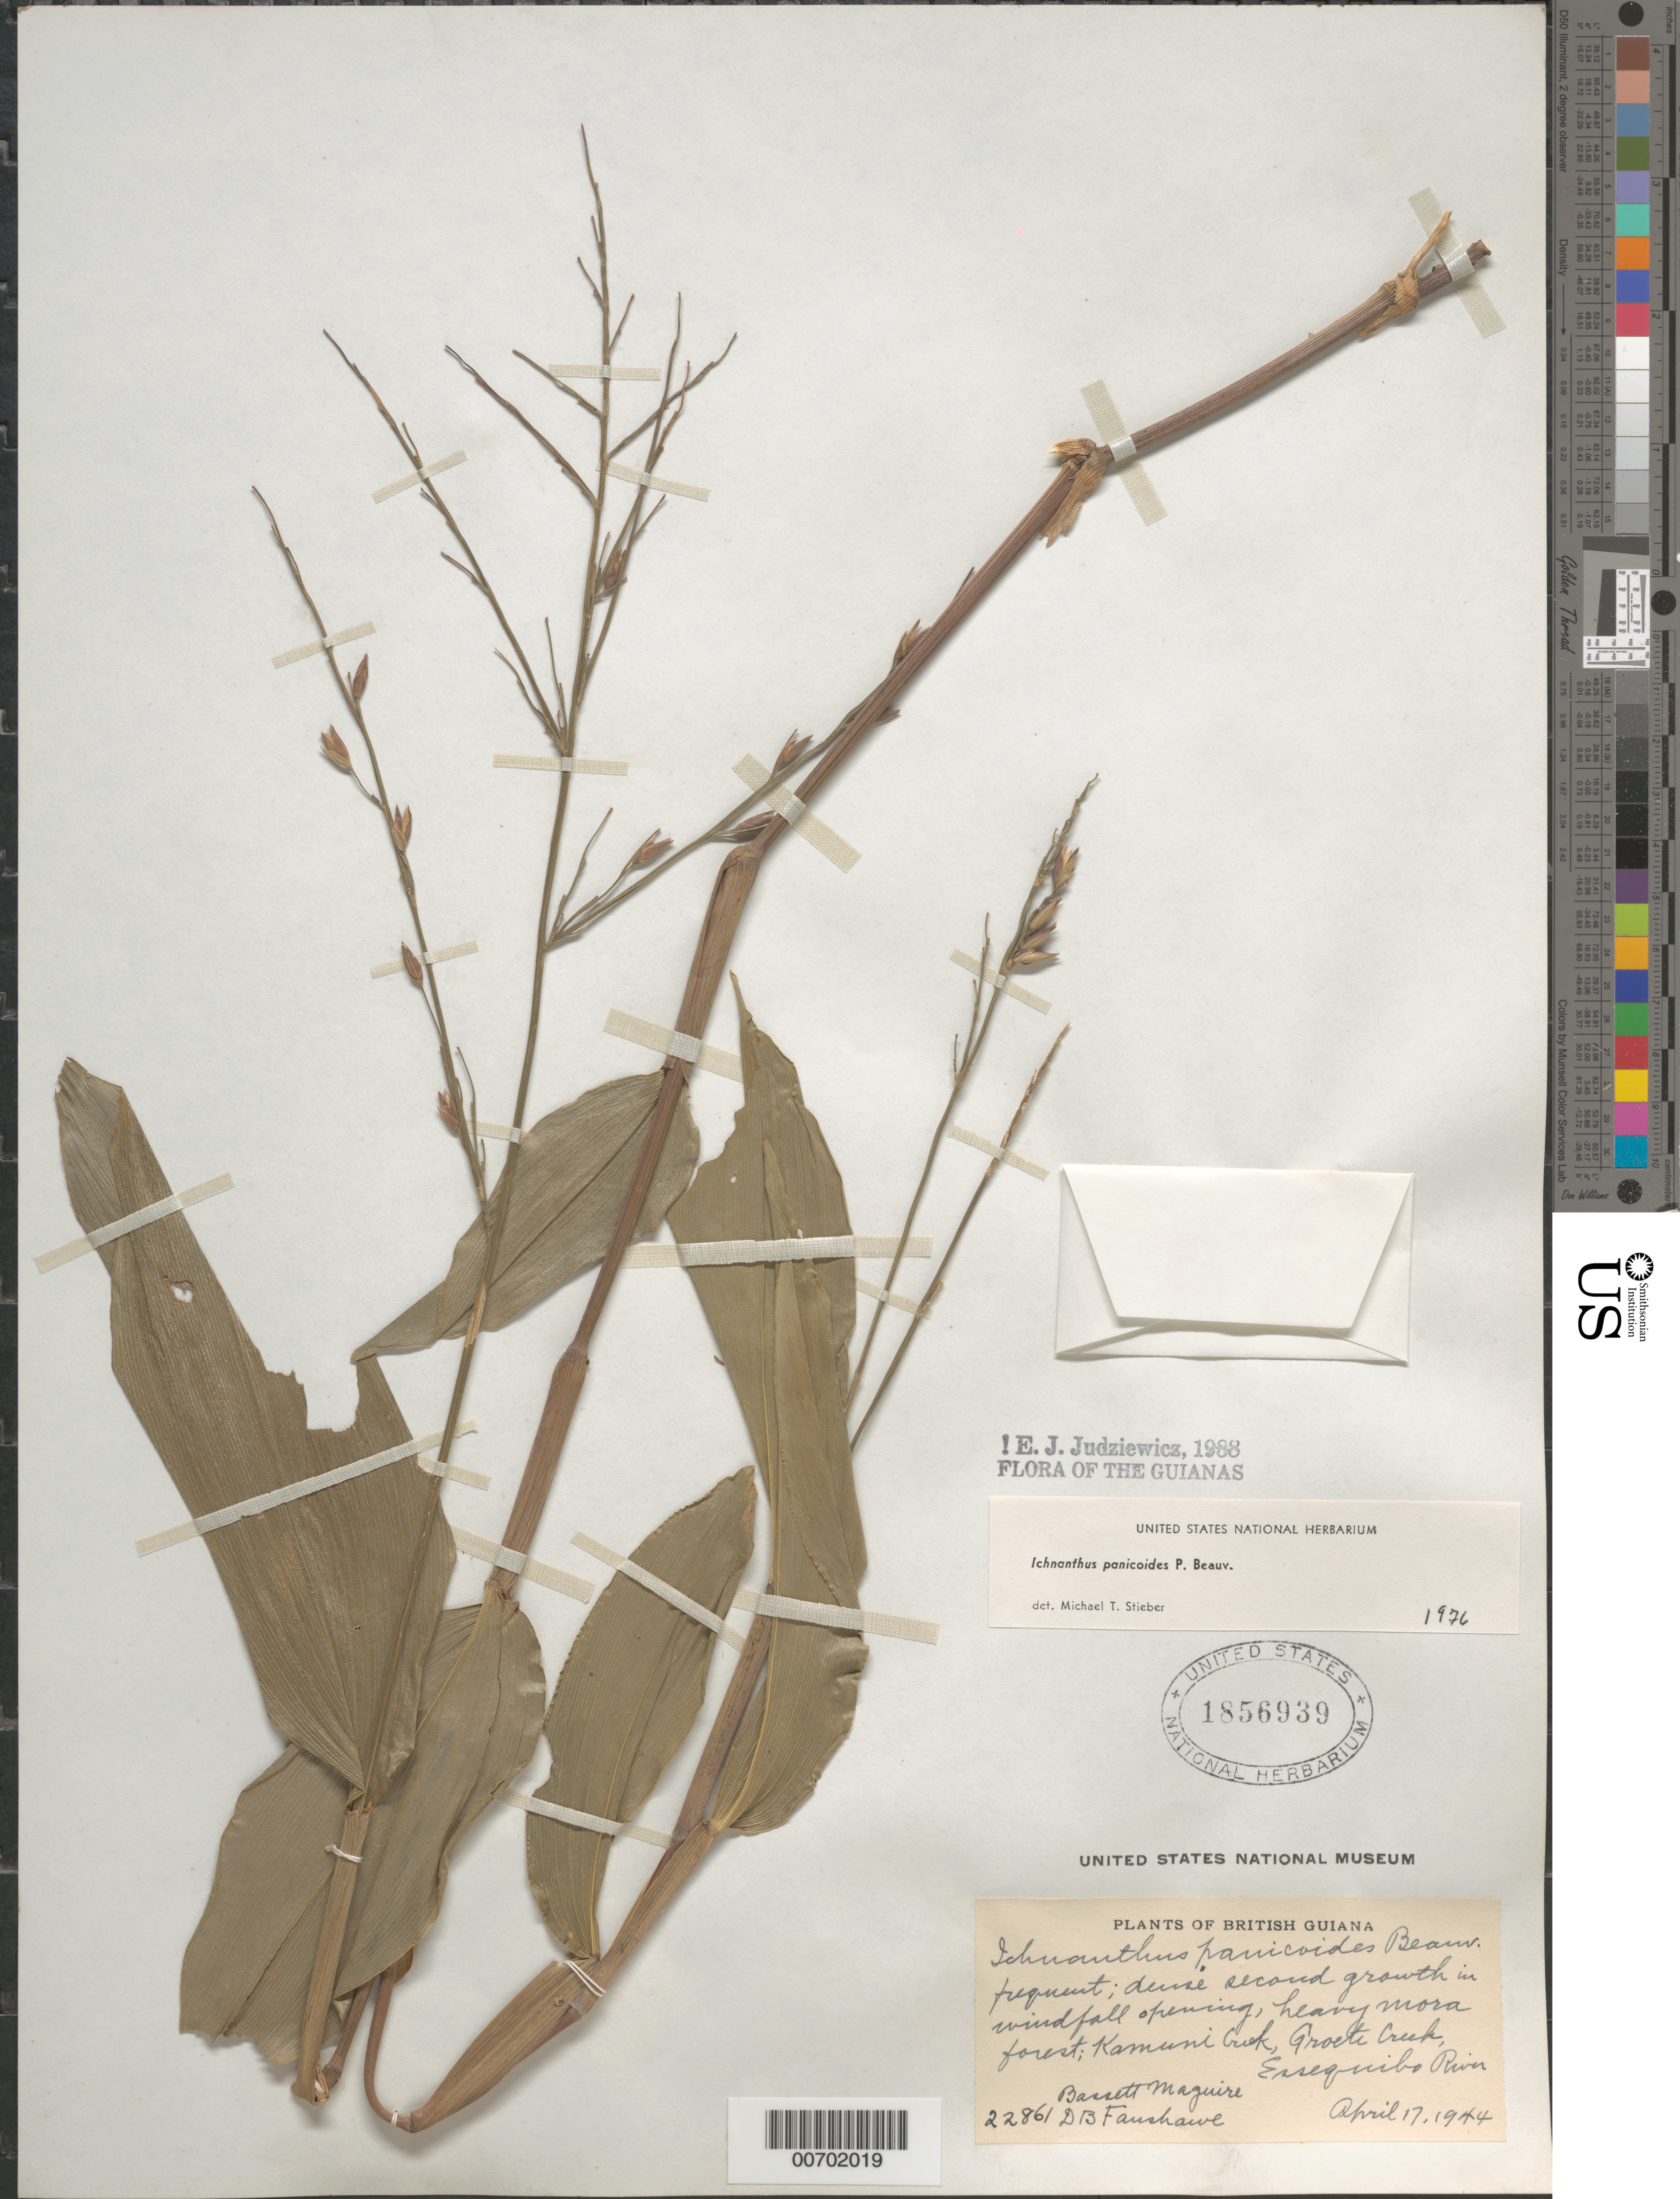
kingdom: Plantae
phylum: Tracheophyta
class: Liliopsida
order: Poales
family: Poaceae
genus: Ichnanthus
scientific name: Ichnanthus panicoides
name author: P. Beauv.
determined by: Stieber, M. T.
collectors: B. Maguire & D. B. Fanshawe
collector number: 22861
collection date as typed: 17-Apr-44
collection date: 1944-04-17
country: Guyana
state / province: Essequibo Isl-W. Demerara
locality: Kamuni Creek, Groete Creek, Essequibo River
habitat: Dense second growth in windfall opening, heavy Mora forest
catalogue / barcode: US 1856939